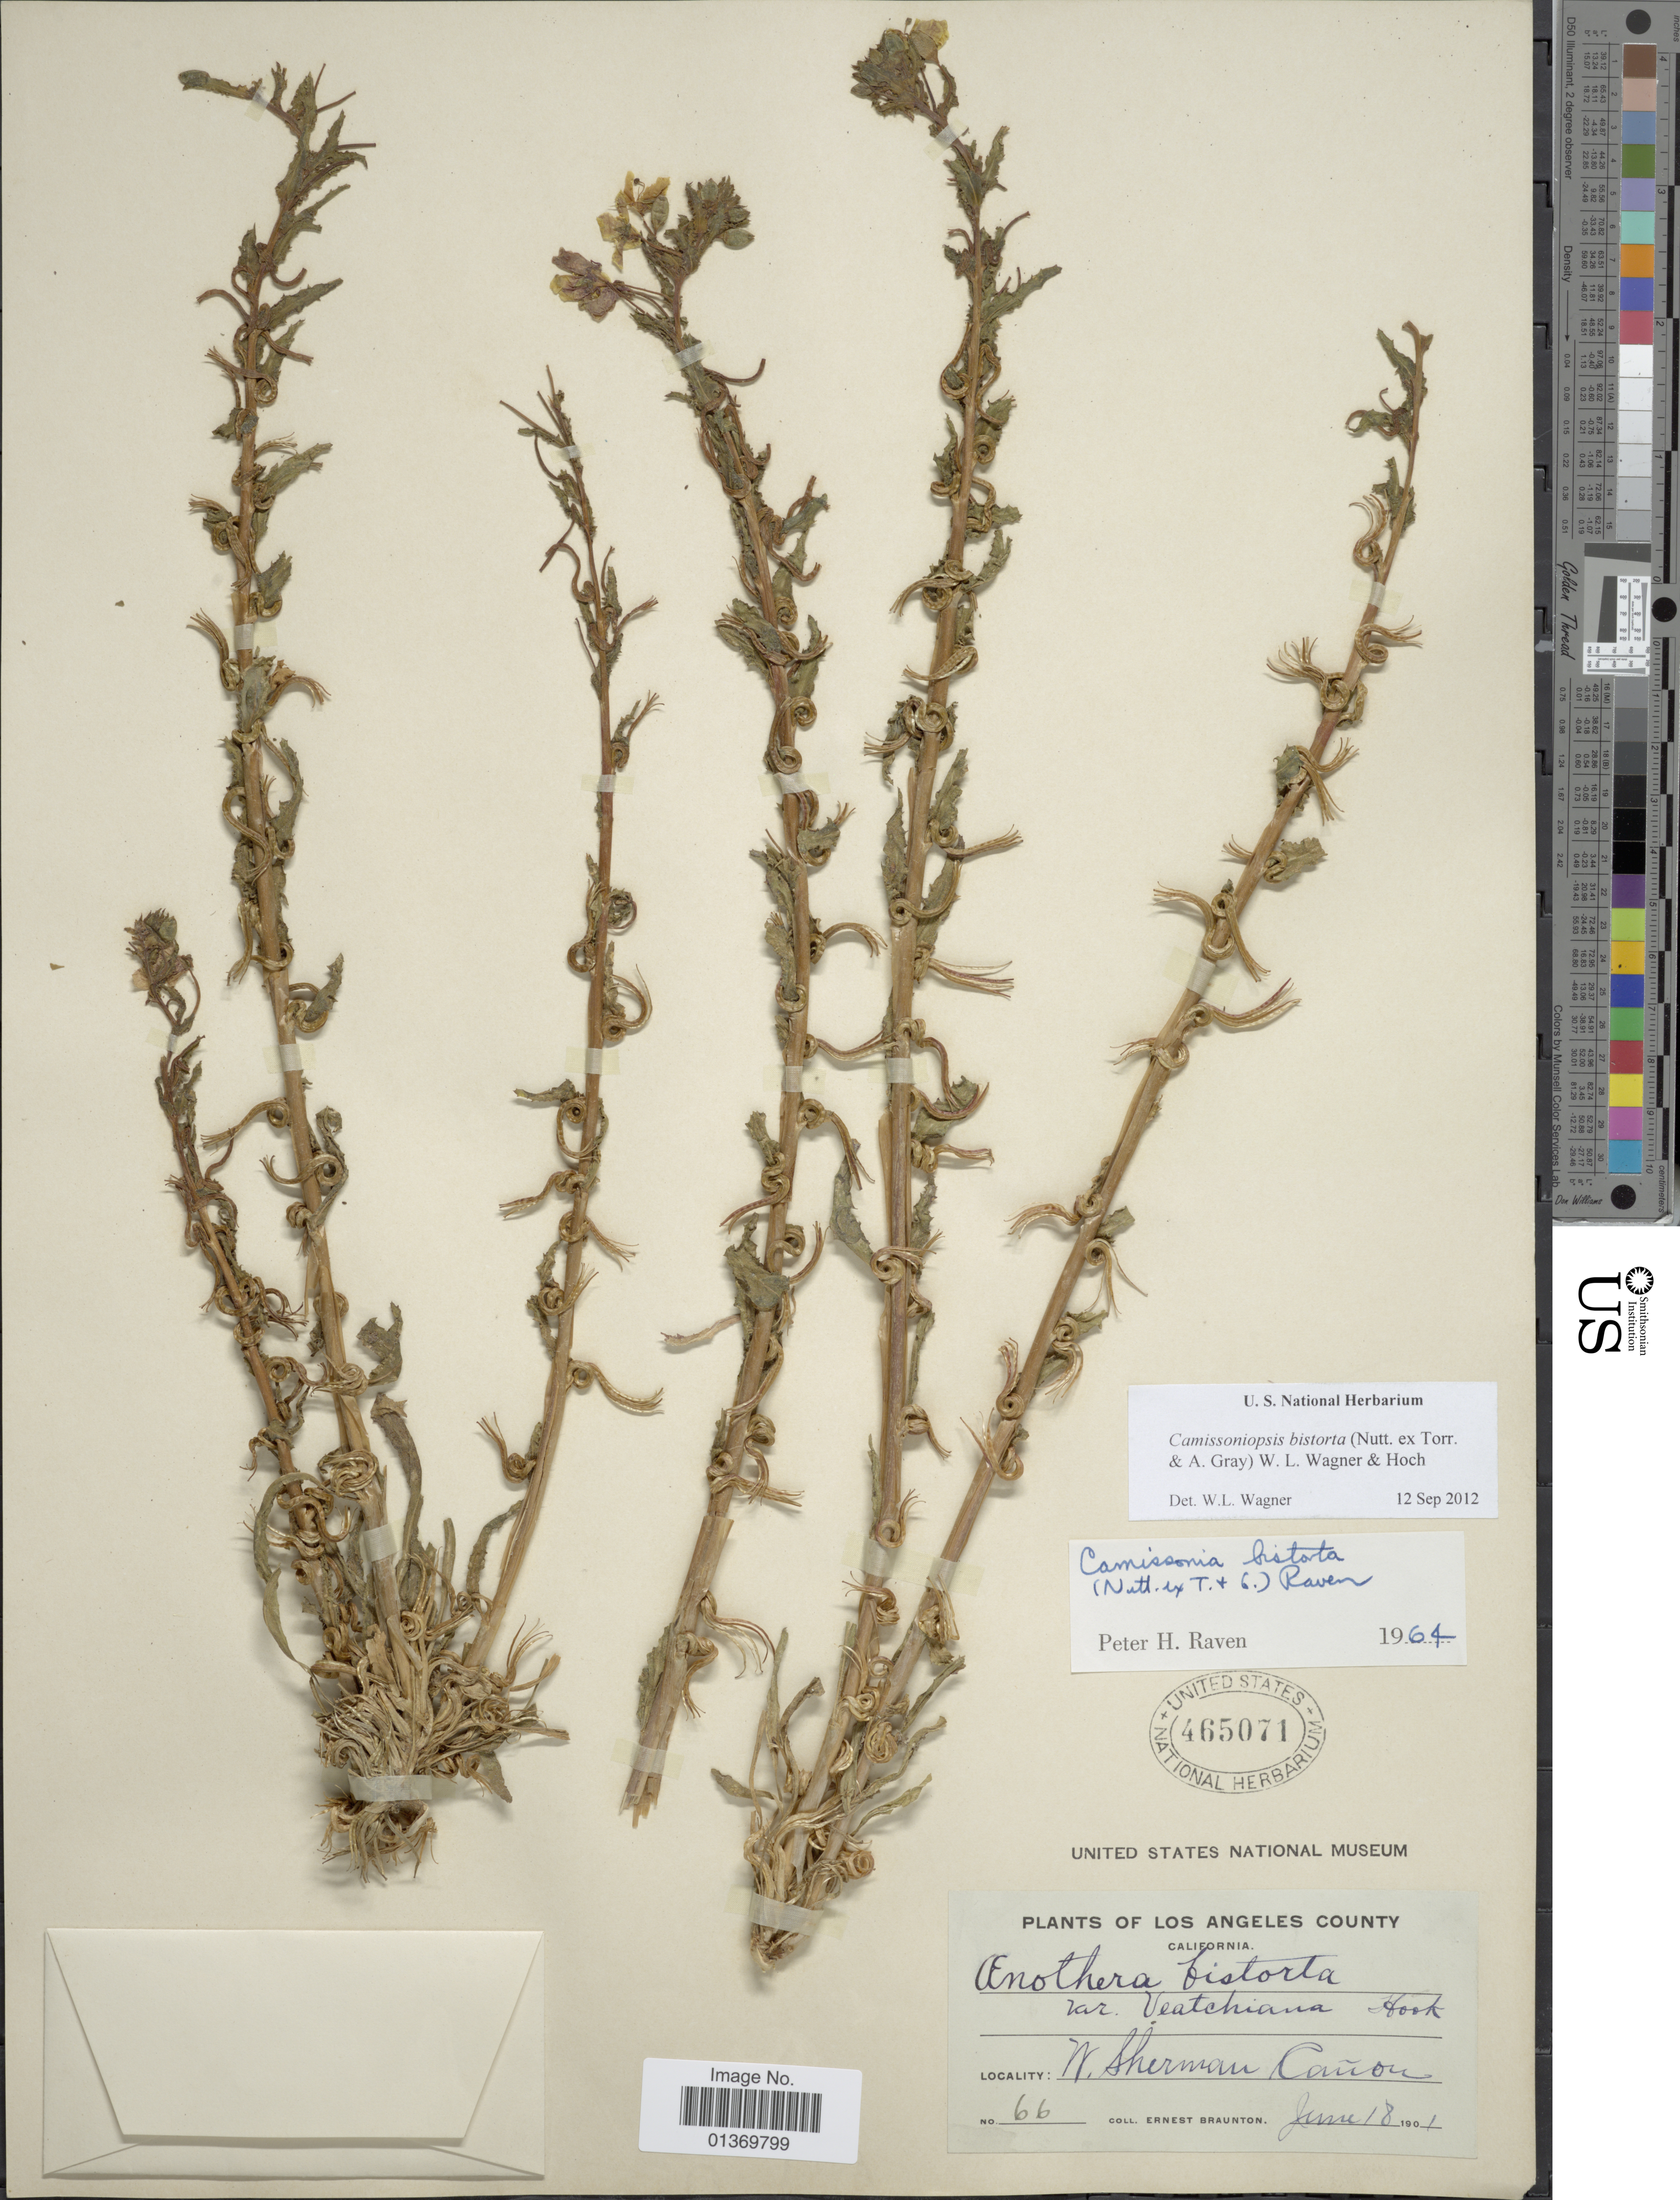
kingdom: Plantae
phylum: Tracheophyta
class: Magnoliopsida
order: Myrtales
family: Onagraceae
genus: Camissoniopsis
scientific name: Camissoniopsis bistorta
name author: (Nutt. ex Torr. & A. Gray) W.L. Wagner & Hoch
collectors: E. Braunton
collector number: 66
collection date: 1901-06-18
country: United States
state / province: California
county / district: Los Angeles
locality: Los Angeles County, W. Sherman Cañon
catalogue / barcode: US 465071